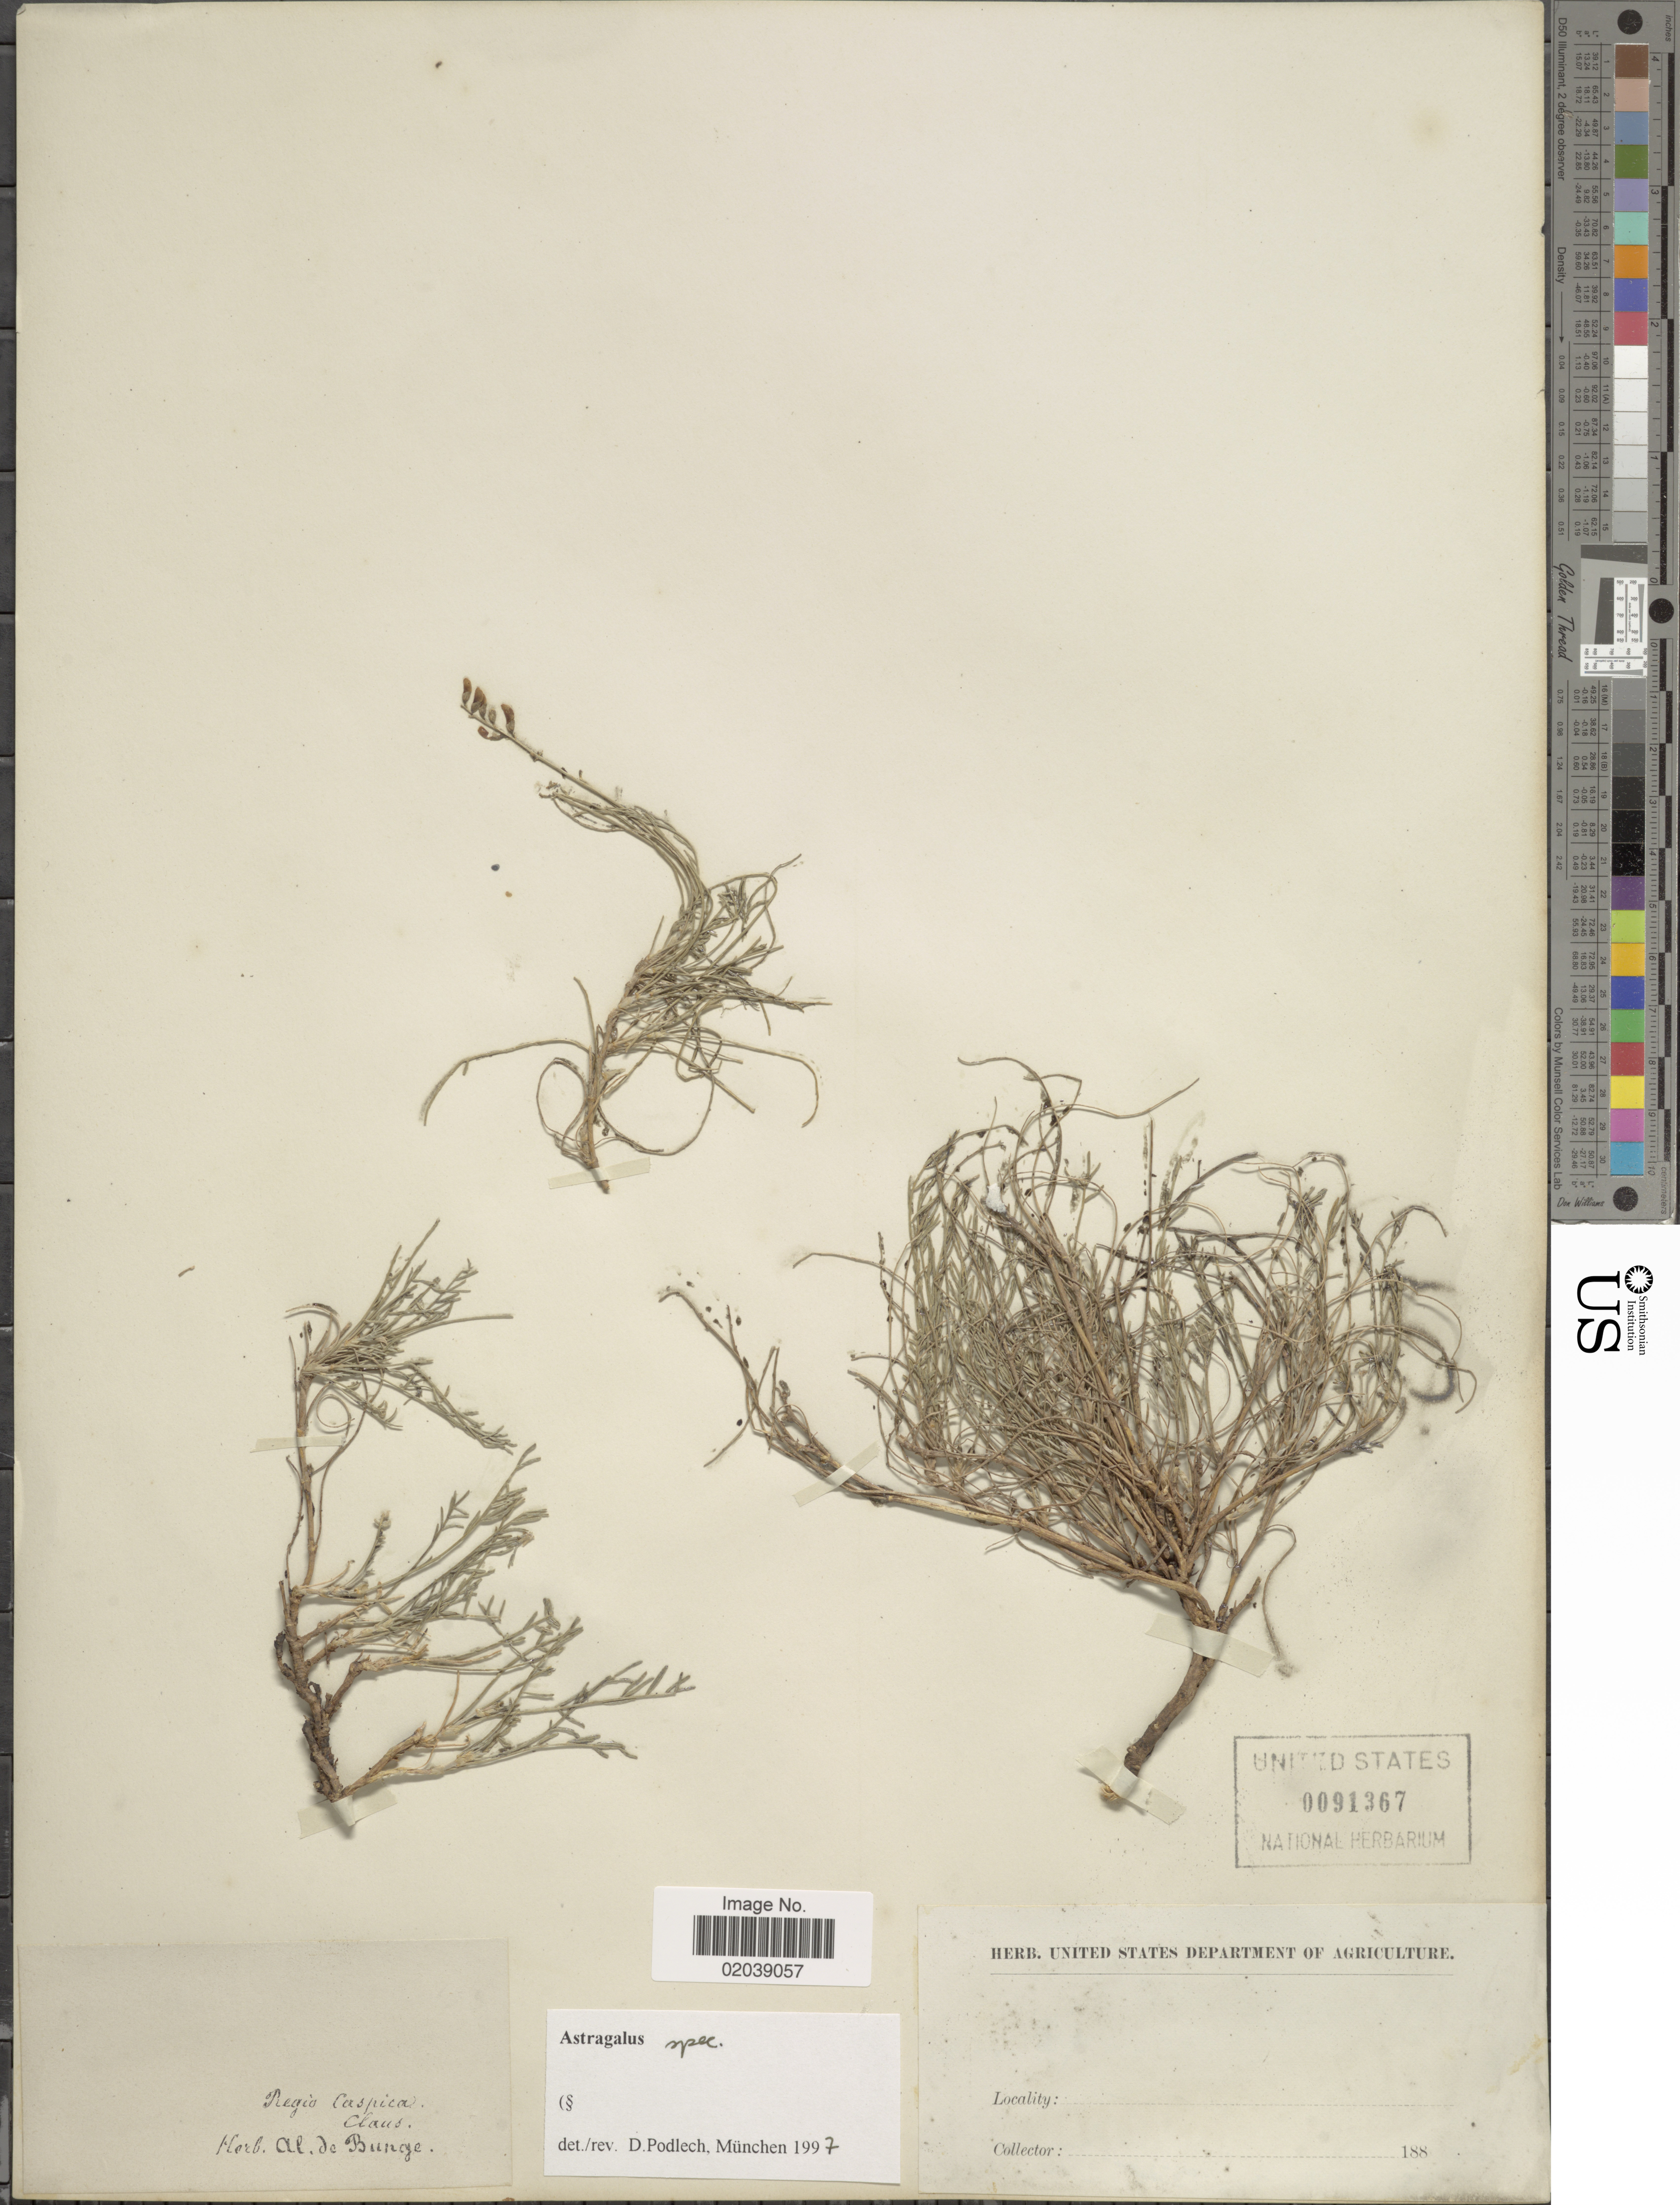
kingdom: Plantae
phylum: Tracheophyta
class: Magnoliopsida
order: Fabales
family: Fabaceae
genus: Astragalus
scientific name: Astragalus sp.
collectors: ex herb. Bunge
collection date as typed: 188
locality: Regio Caspica, Claus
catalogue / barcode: US 91367